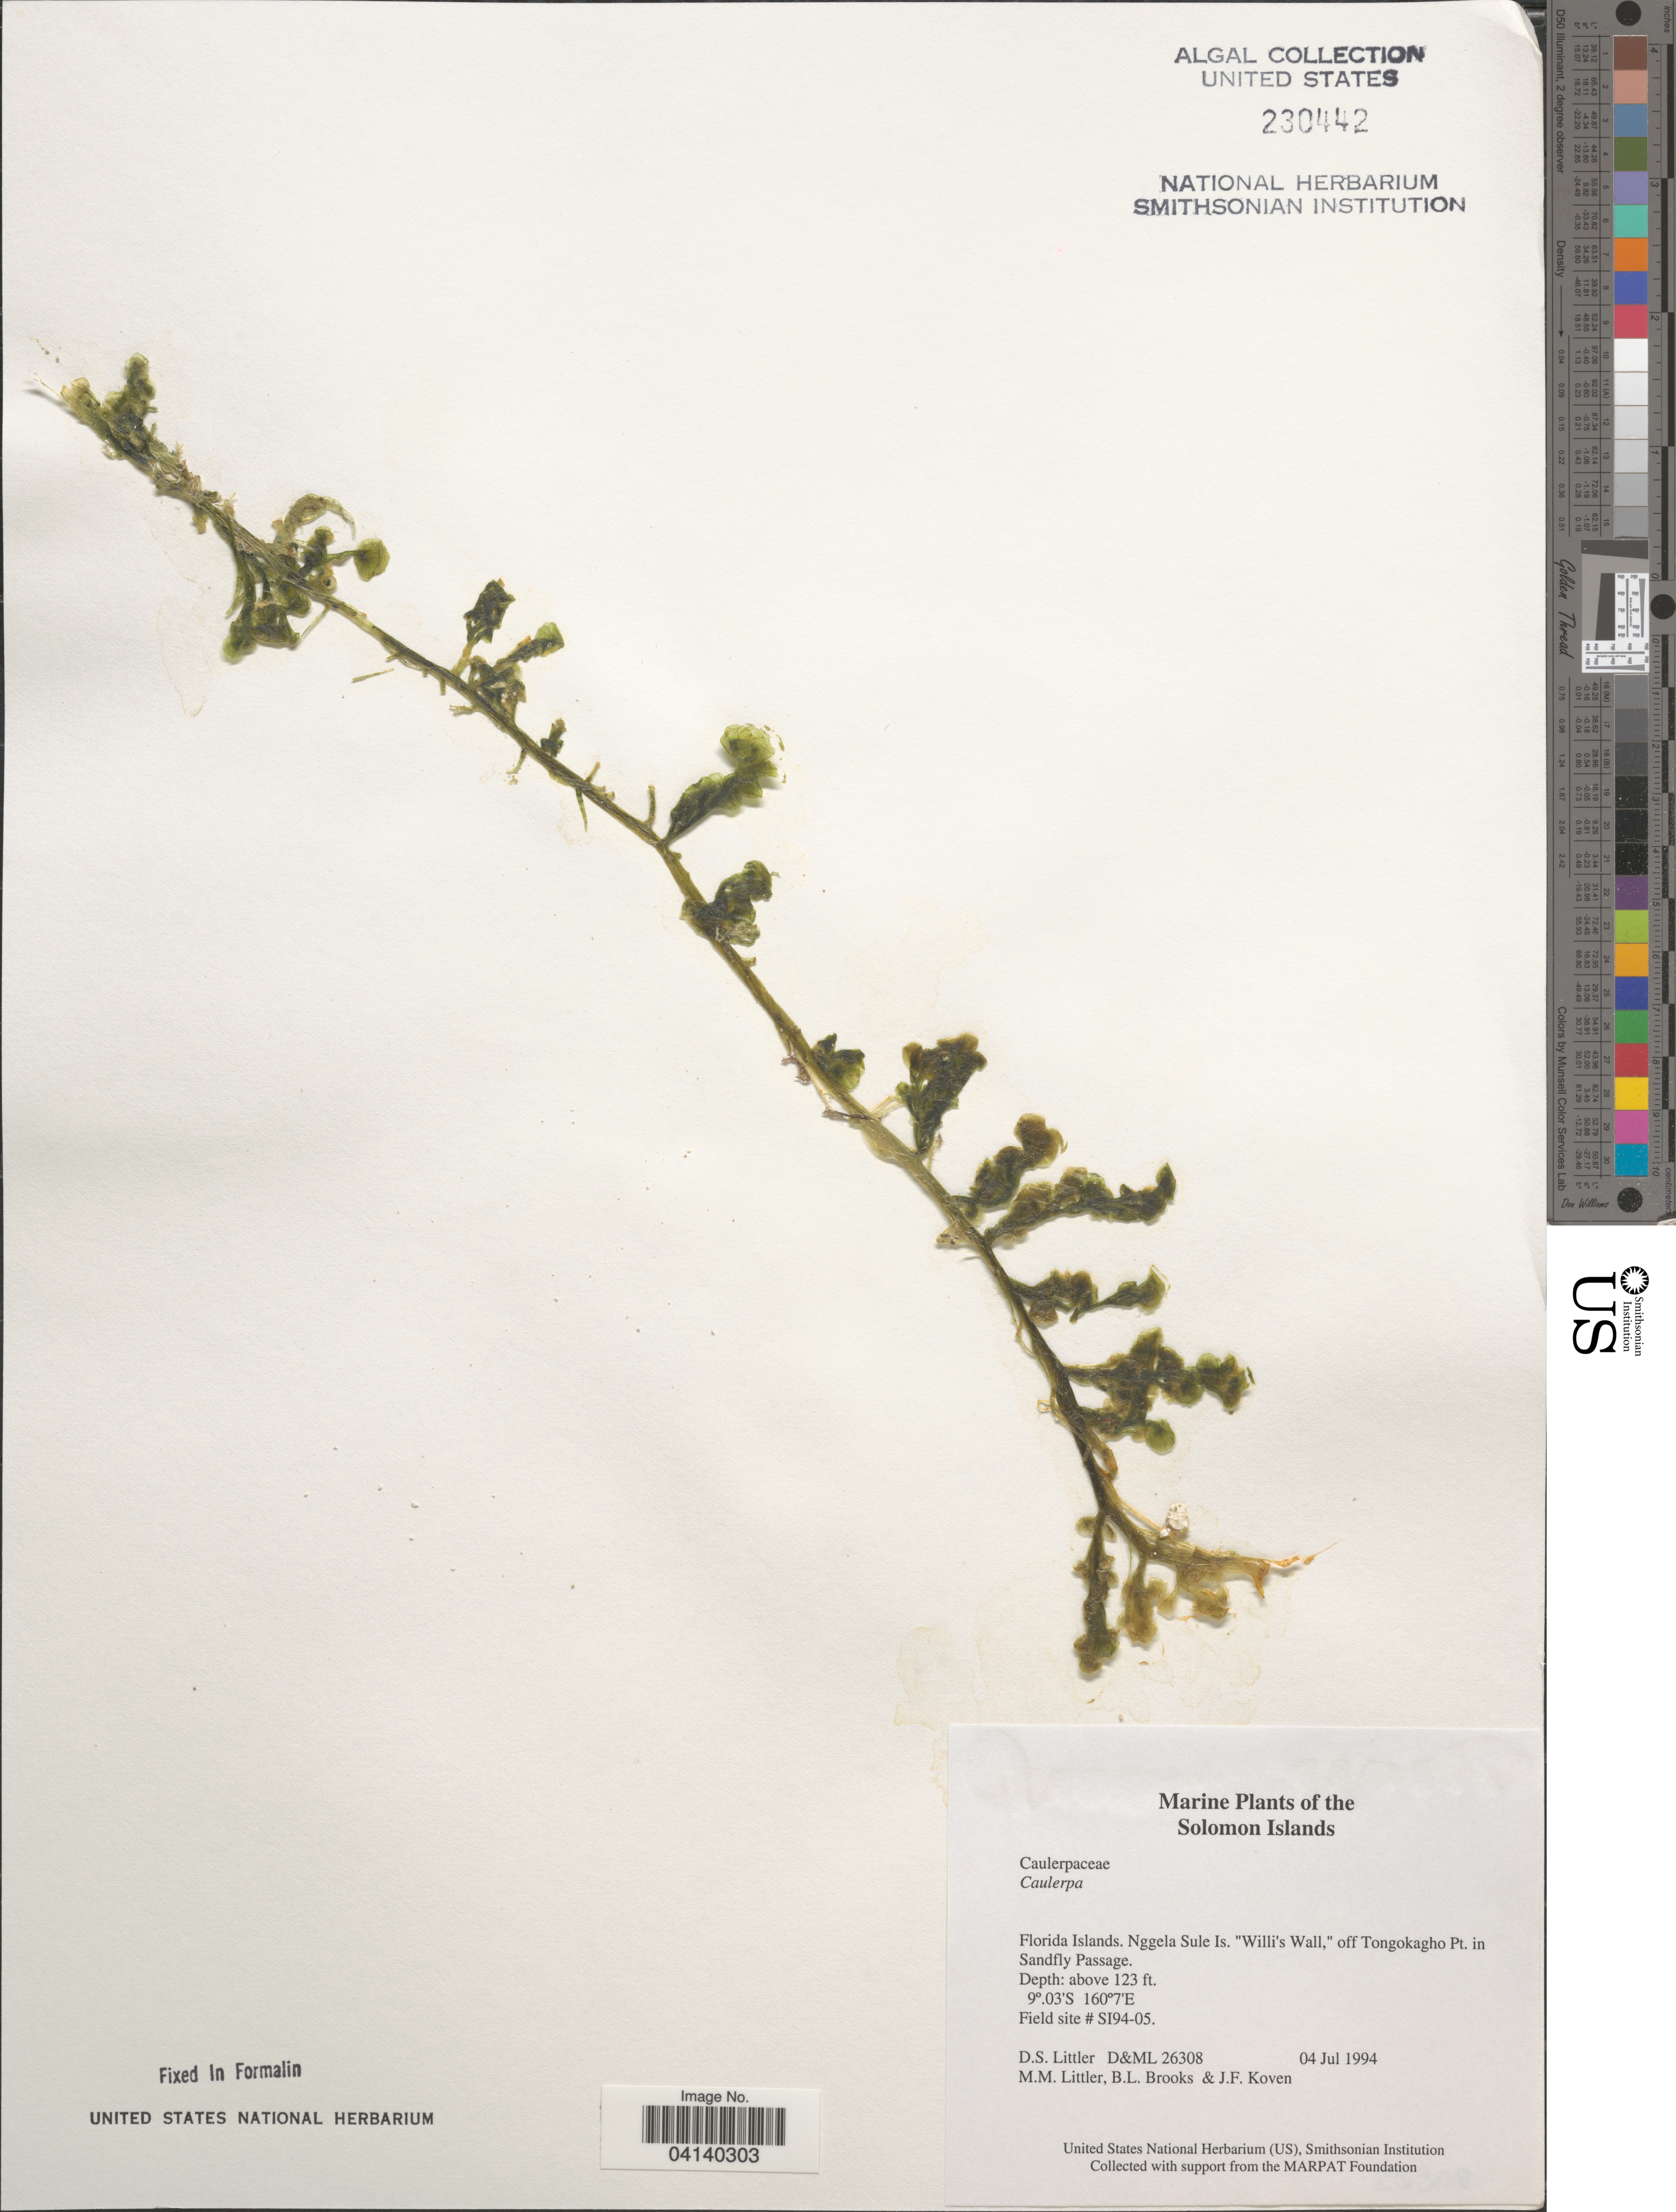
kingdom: Plantae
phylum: Chlorophyta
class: Ulvophyceae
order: Bryopsidales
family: Caulerpaceae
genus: Caulerpa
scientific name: Caulerpa sp.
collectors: D. S. Littler, B. Brooks & J. Koven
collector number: D&ML26308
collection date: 1994-07-04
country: Solomon Islands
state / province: Solomon Islands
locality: Florida Islands. Nggela Sule. Is. "Willi's Wall," off Tongokagho Pt. in Sandfly Passage. Field site # SI94-05.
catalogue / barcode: US 230442